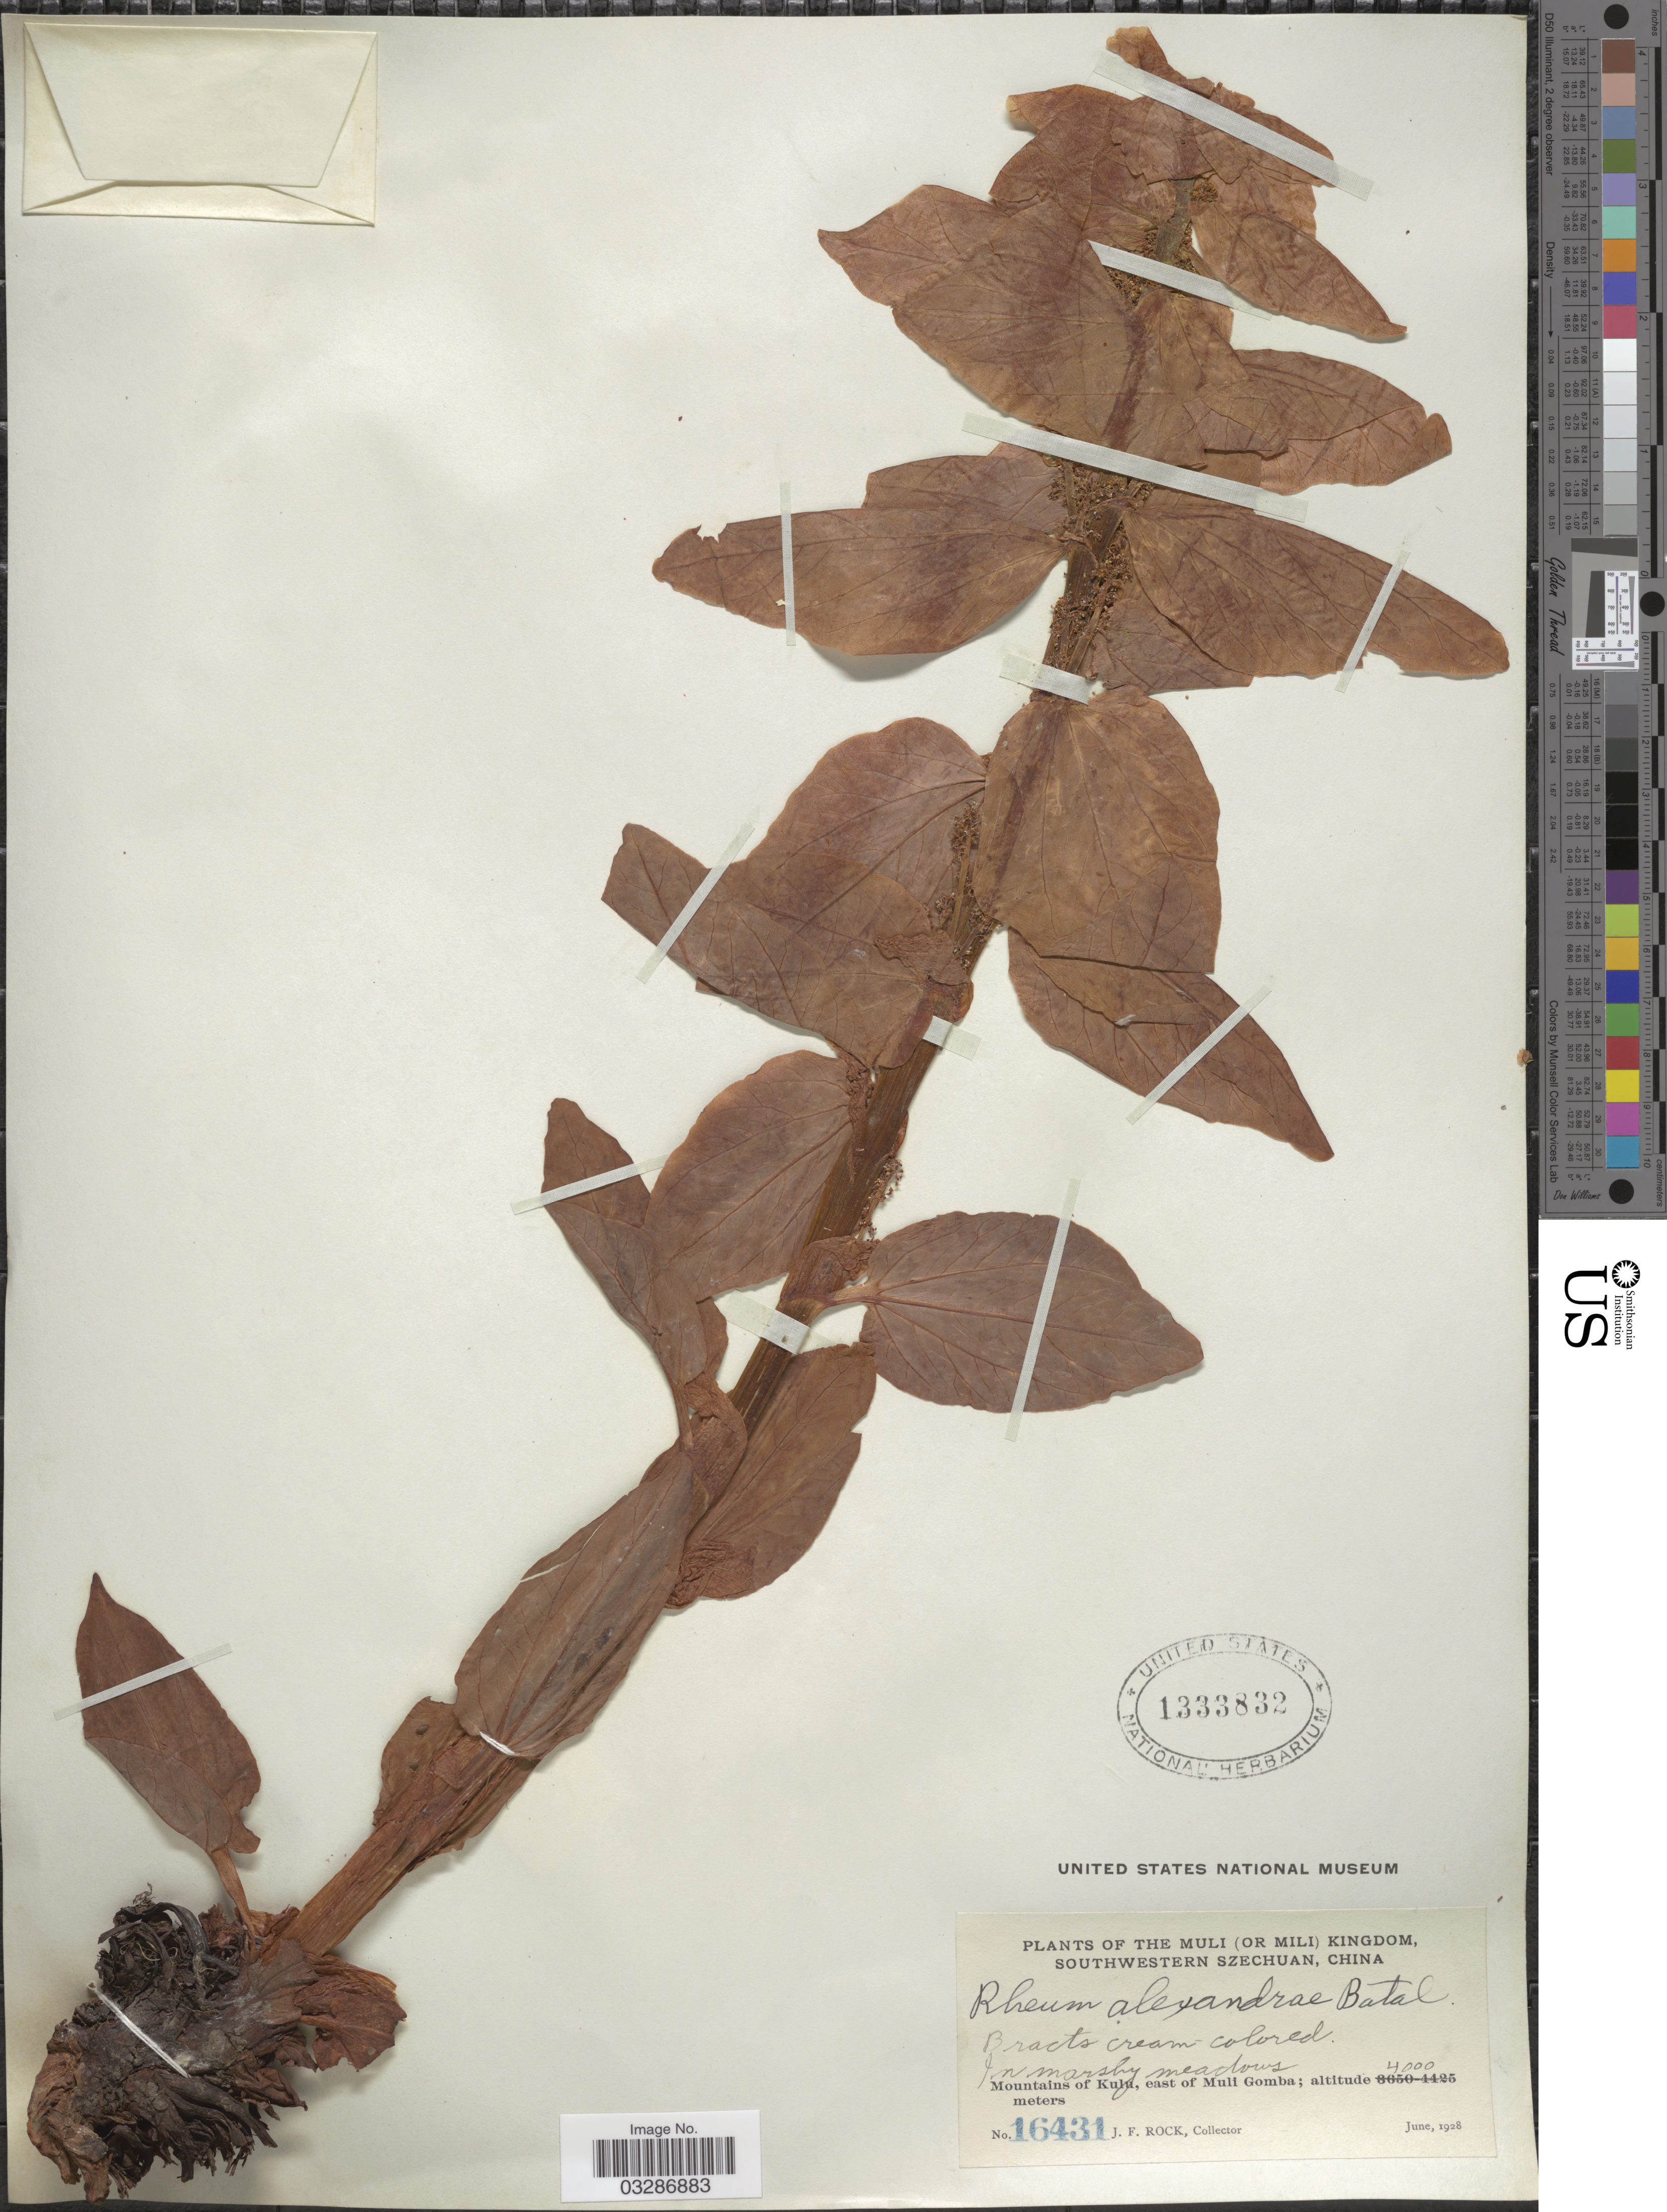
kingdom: Plantae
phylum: Tracheophyta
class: Magnoliopsida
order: Caryophyllales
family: Polygonaceae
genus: Rheum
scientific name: Rheum alexandrae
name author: Batalin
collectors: J. Rock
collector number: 16431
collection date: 1928-06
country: China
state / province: Sichuan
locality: The Muli (or Mili) Kingdom, Southwestern Szechuan. Mountains of Kulu, east of Muli Gomba.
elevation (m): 4000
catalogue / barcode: US 1333832